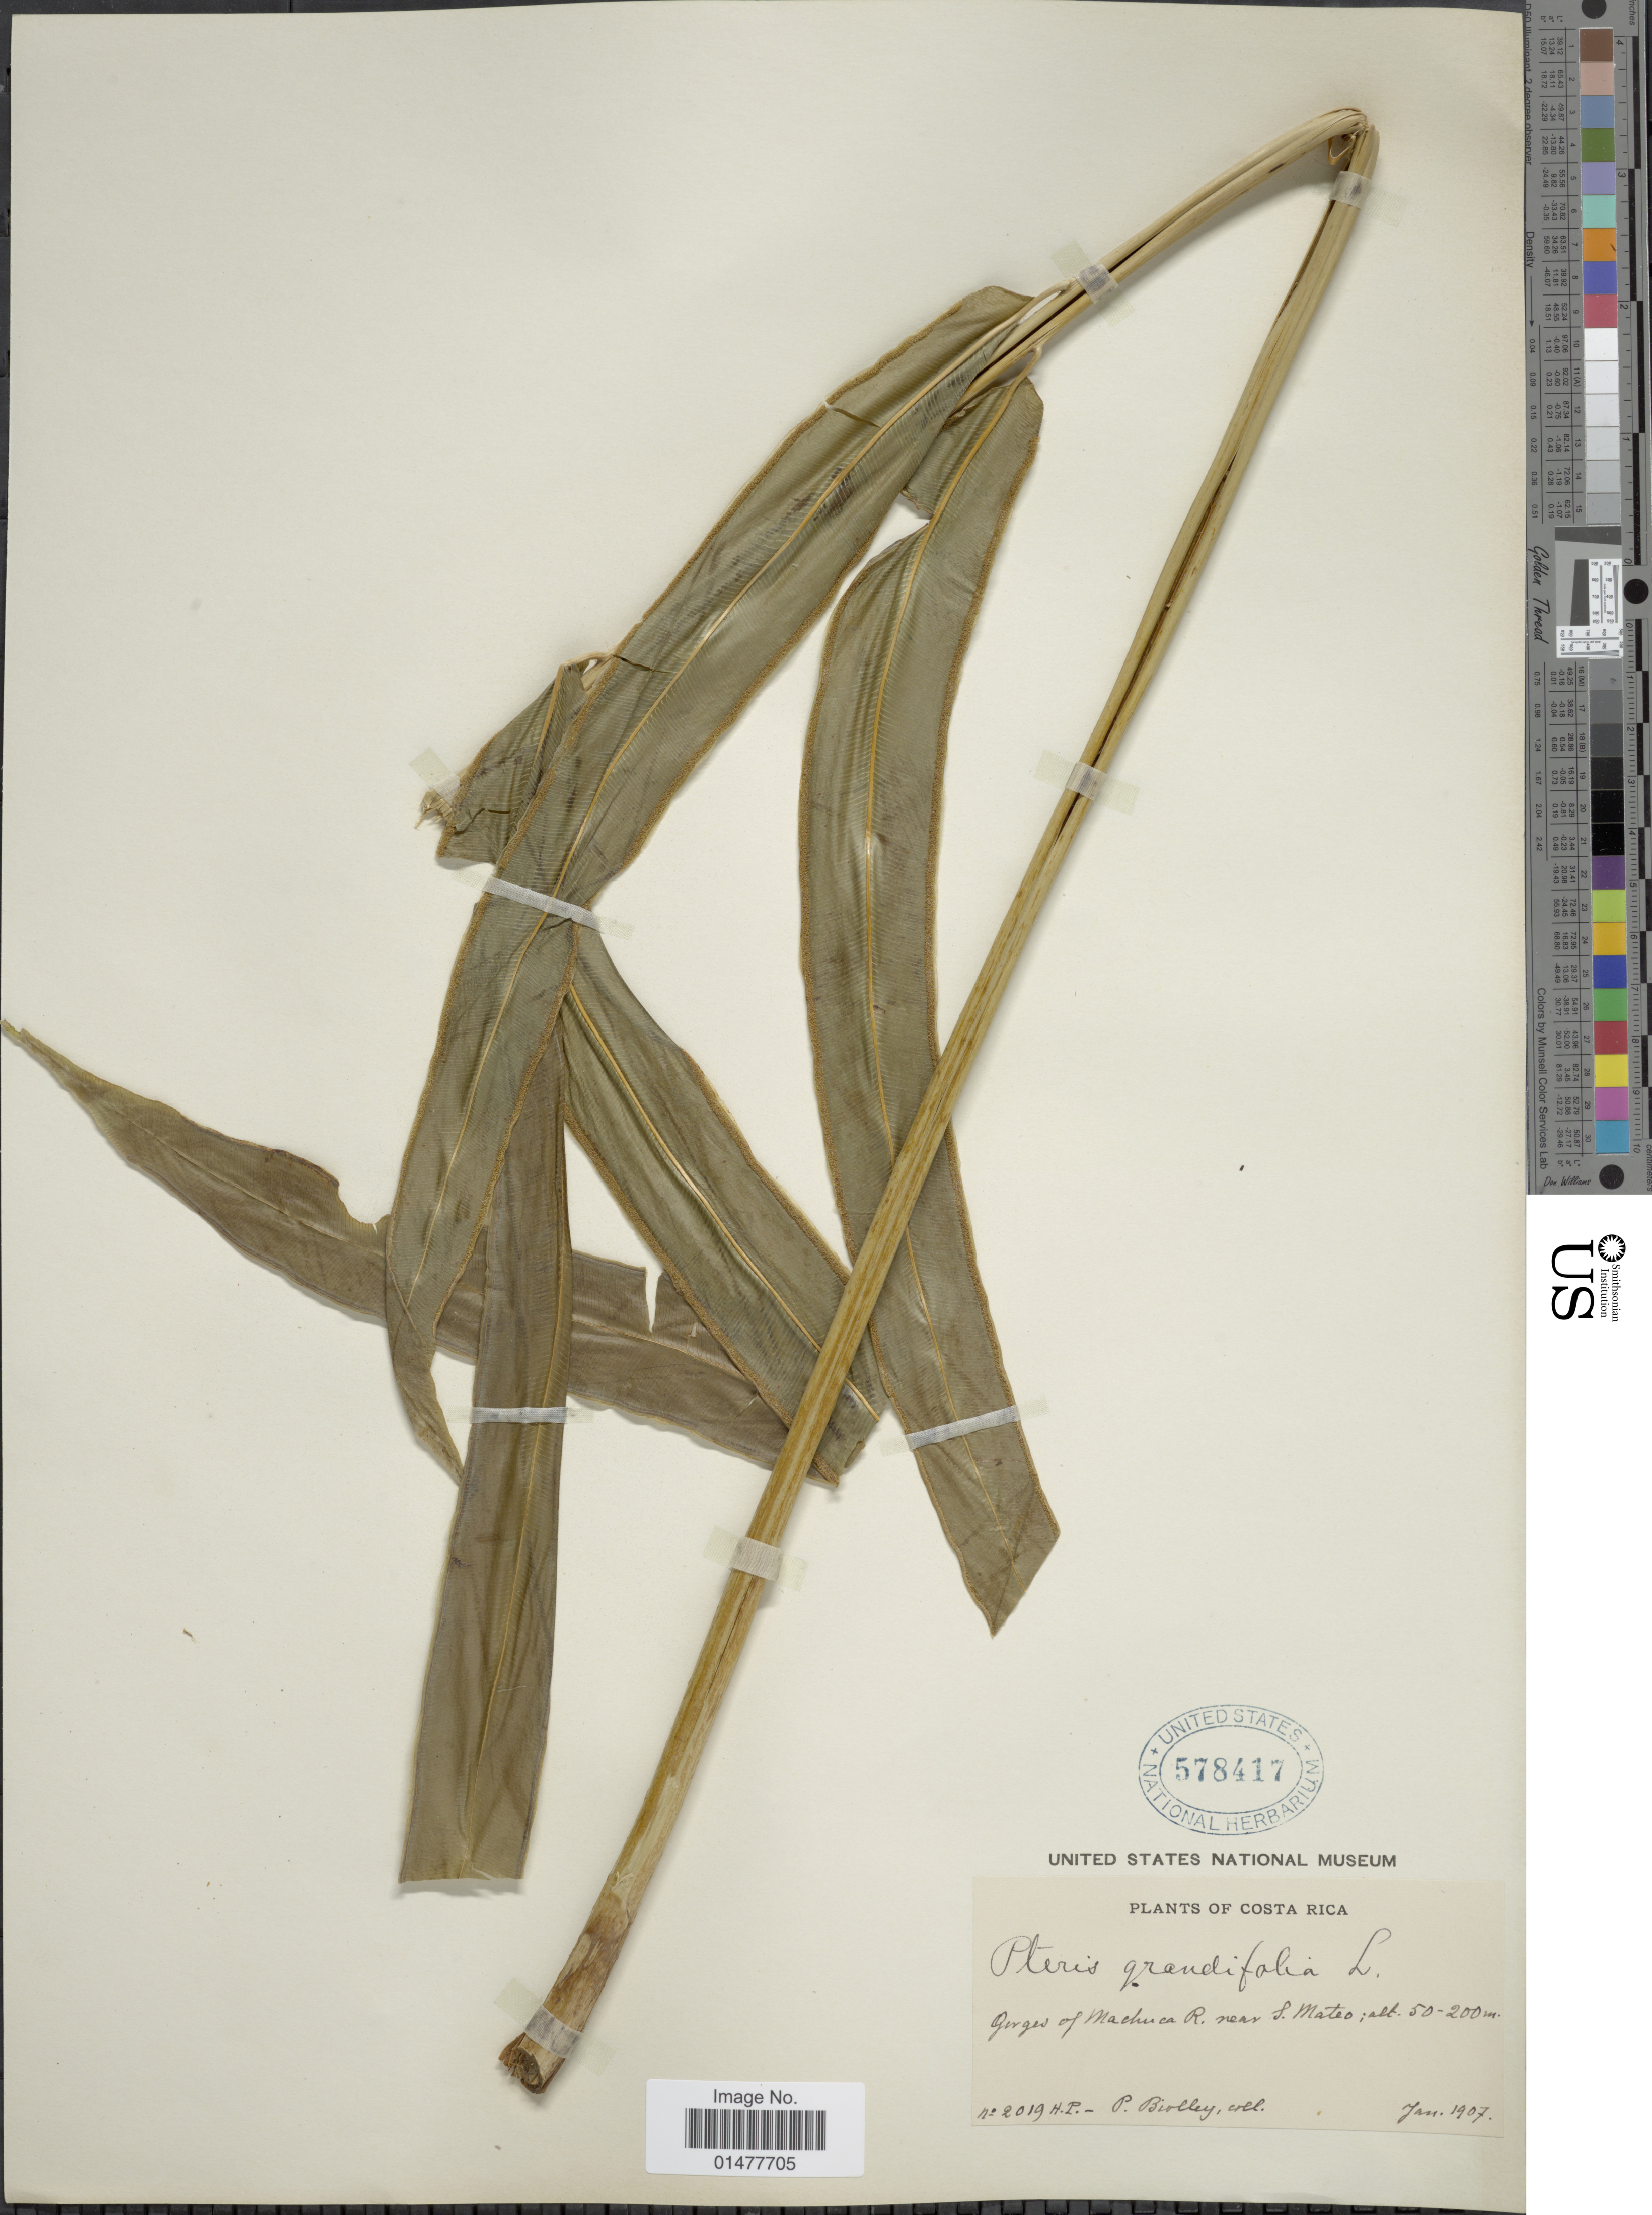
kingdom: Plantae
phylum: Tracheophyta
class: Polypodiopsida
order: Polypodiales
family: Pteridaceae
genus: Pteris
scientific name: Pteris grandifolia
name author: L.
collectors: P. Biolley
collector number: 2019 H. P.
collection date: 1907-01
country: Costa Rica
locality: Gorges of Machuca R. near San Mateo.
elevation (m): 50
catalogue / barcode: US 578417